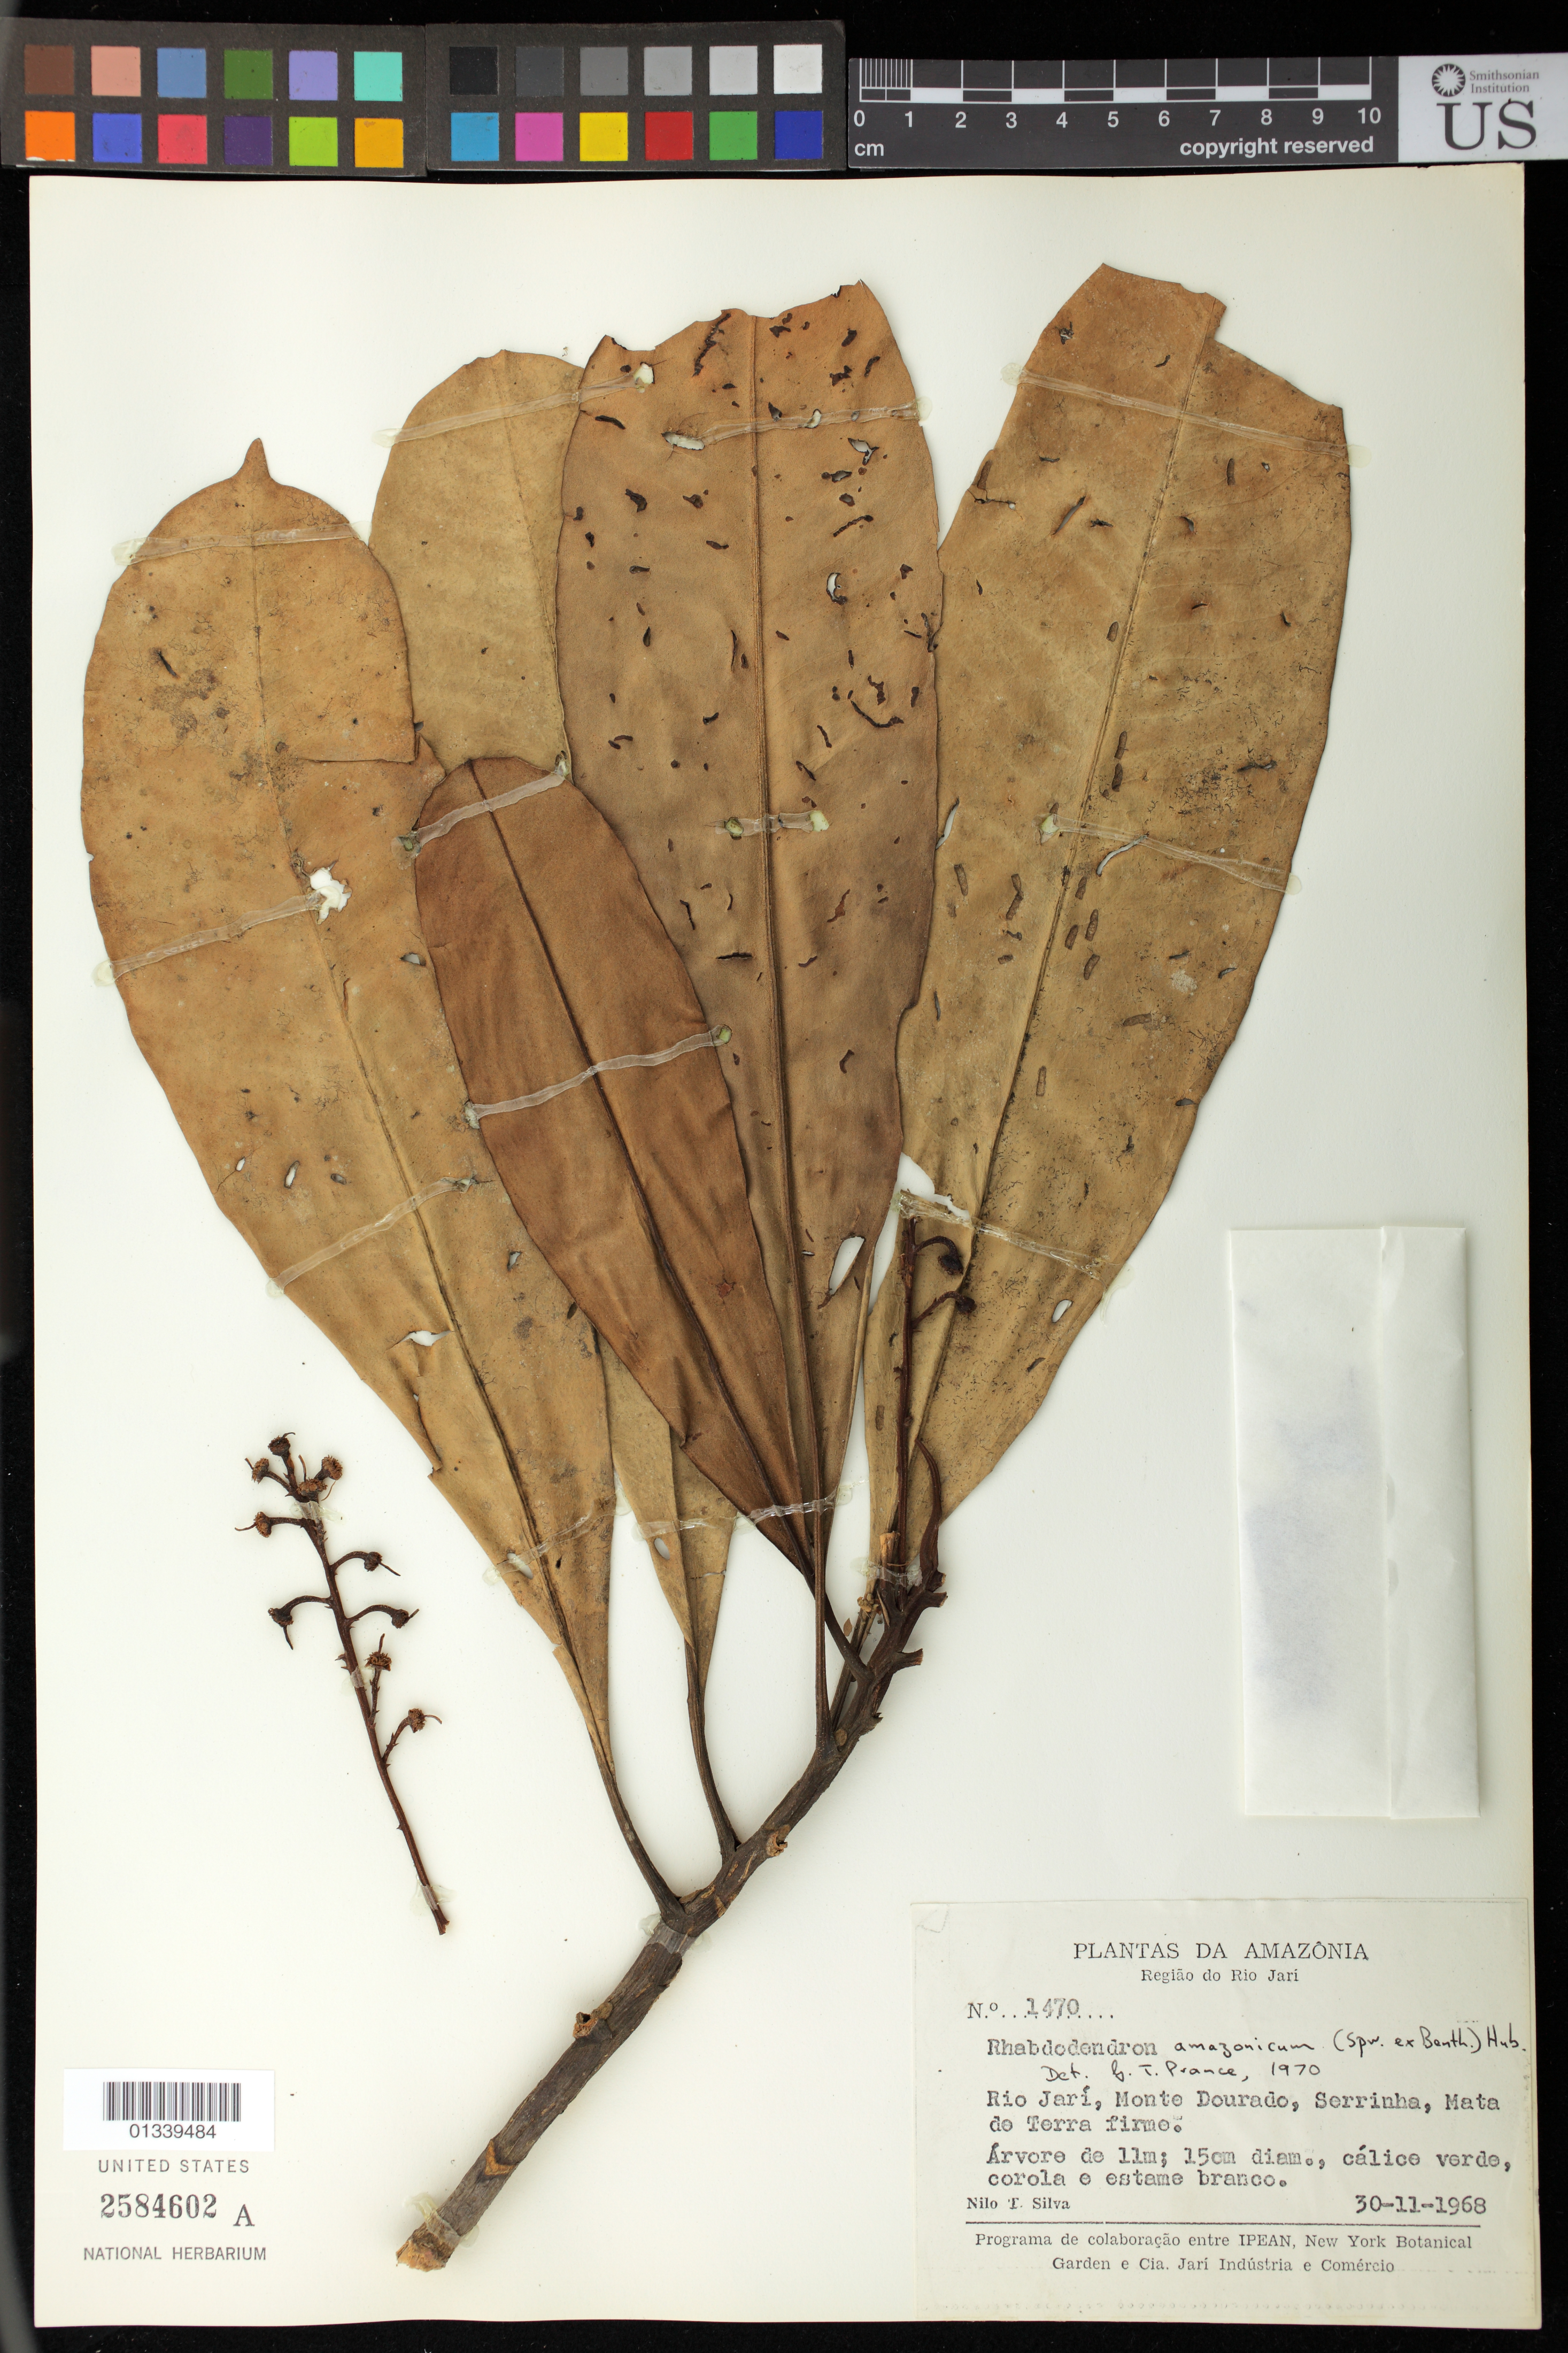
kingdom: Plantae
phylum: Tracheophyta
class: Magnoliopsida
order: Caryophyllales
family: Rhabdodendraceae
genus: Rhabdodendron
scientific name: Rhabdodendron amazonicum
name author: (Spruce ex Benth.) Huber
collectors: N. T. Silva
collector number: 1470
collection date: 1968-11-30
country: Brazil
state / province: Pará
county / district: Almeirim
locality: Rio Jarí , Monte Dourado, Serrinha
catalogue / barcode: US 2584602A